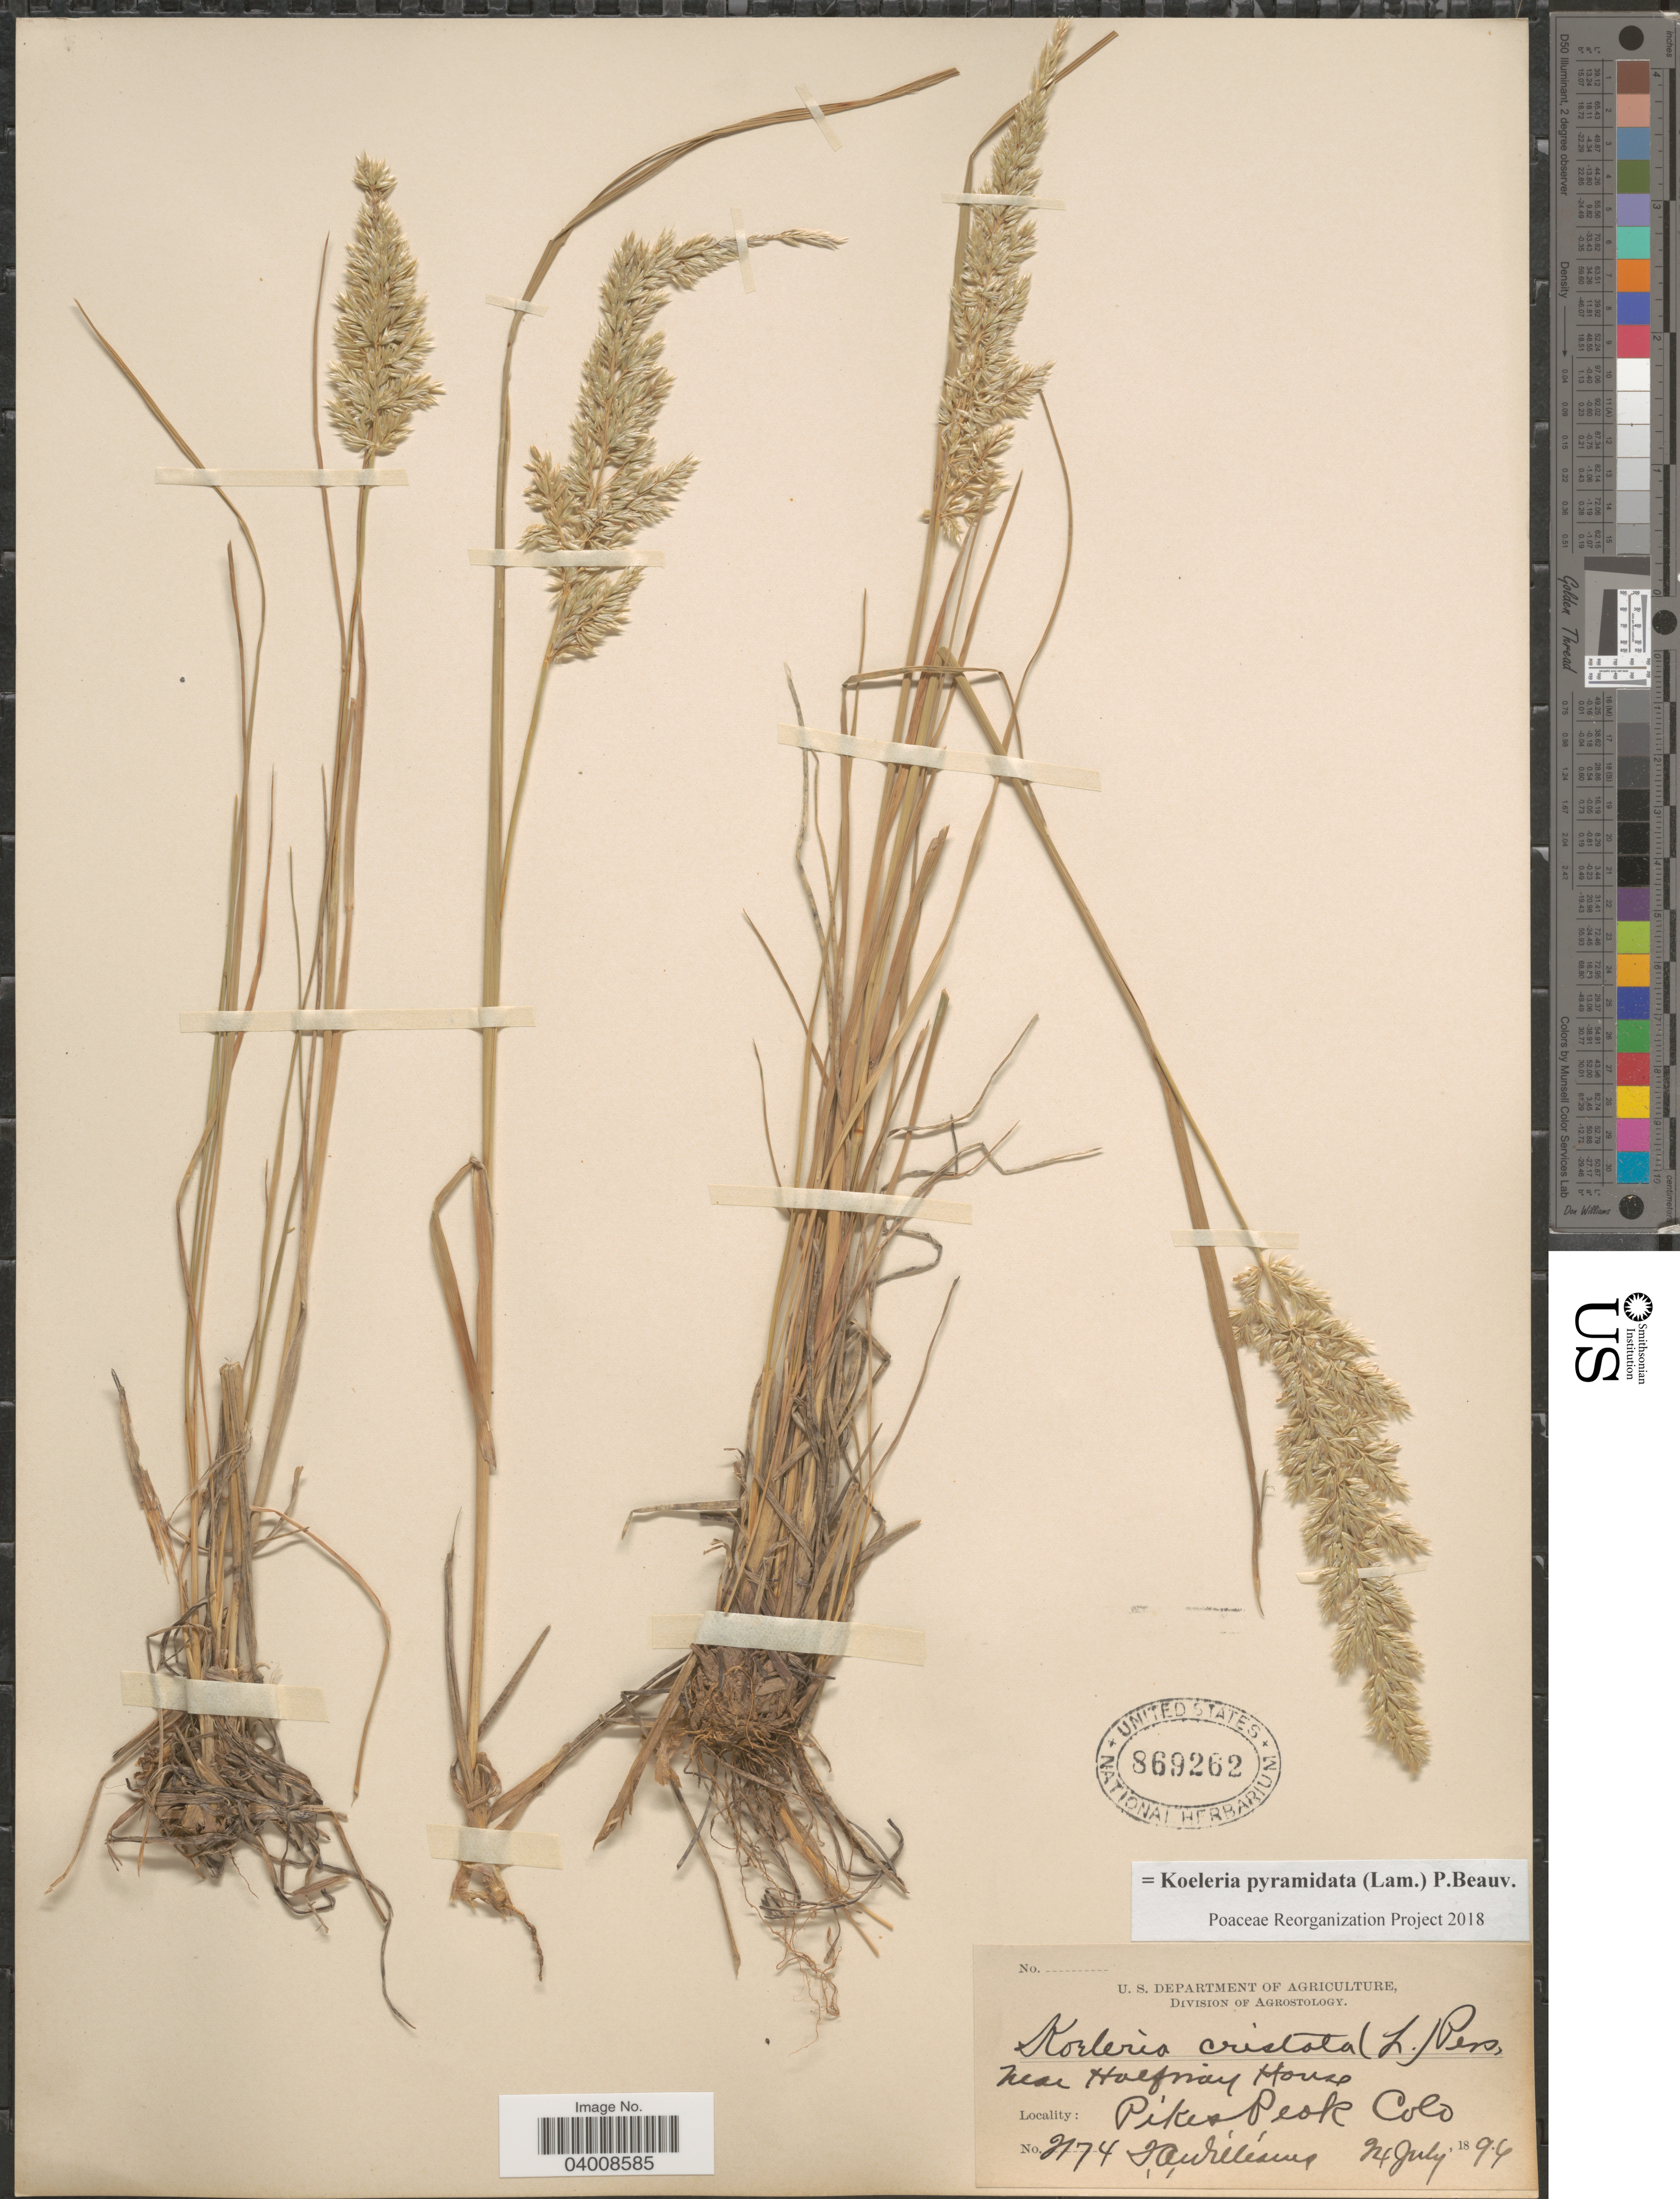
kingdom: Plantae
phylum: Tracheophyta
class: Liliopsida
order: Poales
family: Poaceae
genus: Koeleria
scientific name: Koeleria pyramidata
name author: (Lam.) P. Beauv.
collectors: T. A. Williams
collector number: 2174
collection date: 1896-07-24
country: United States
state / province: Colorado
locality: Near Halfway House. Pikes Peak.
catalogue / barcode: US 869262